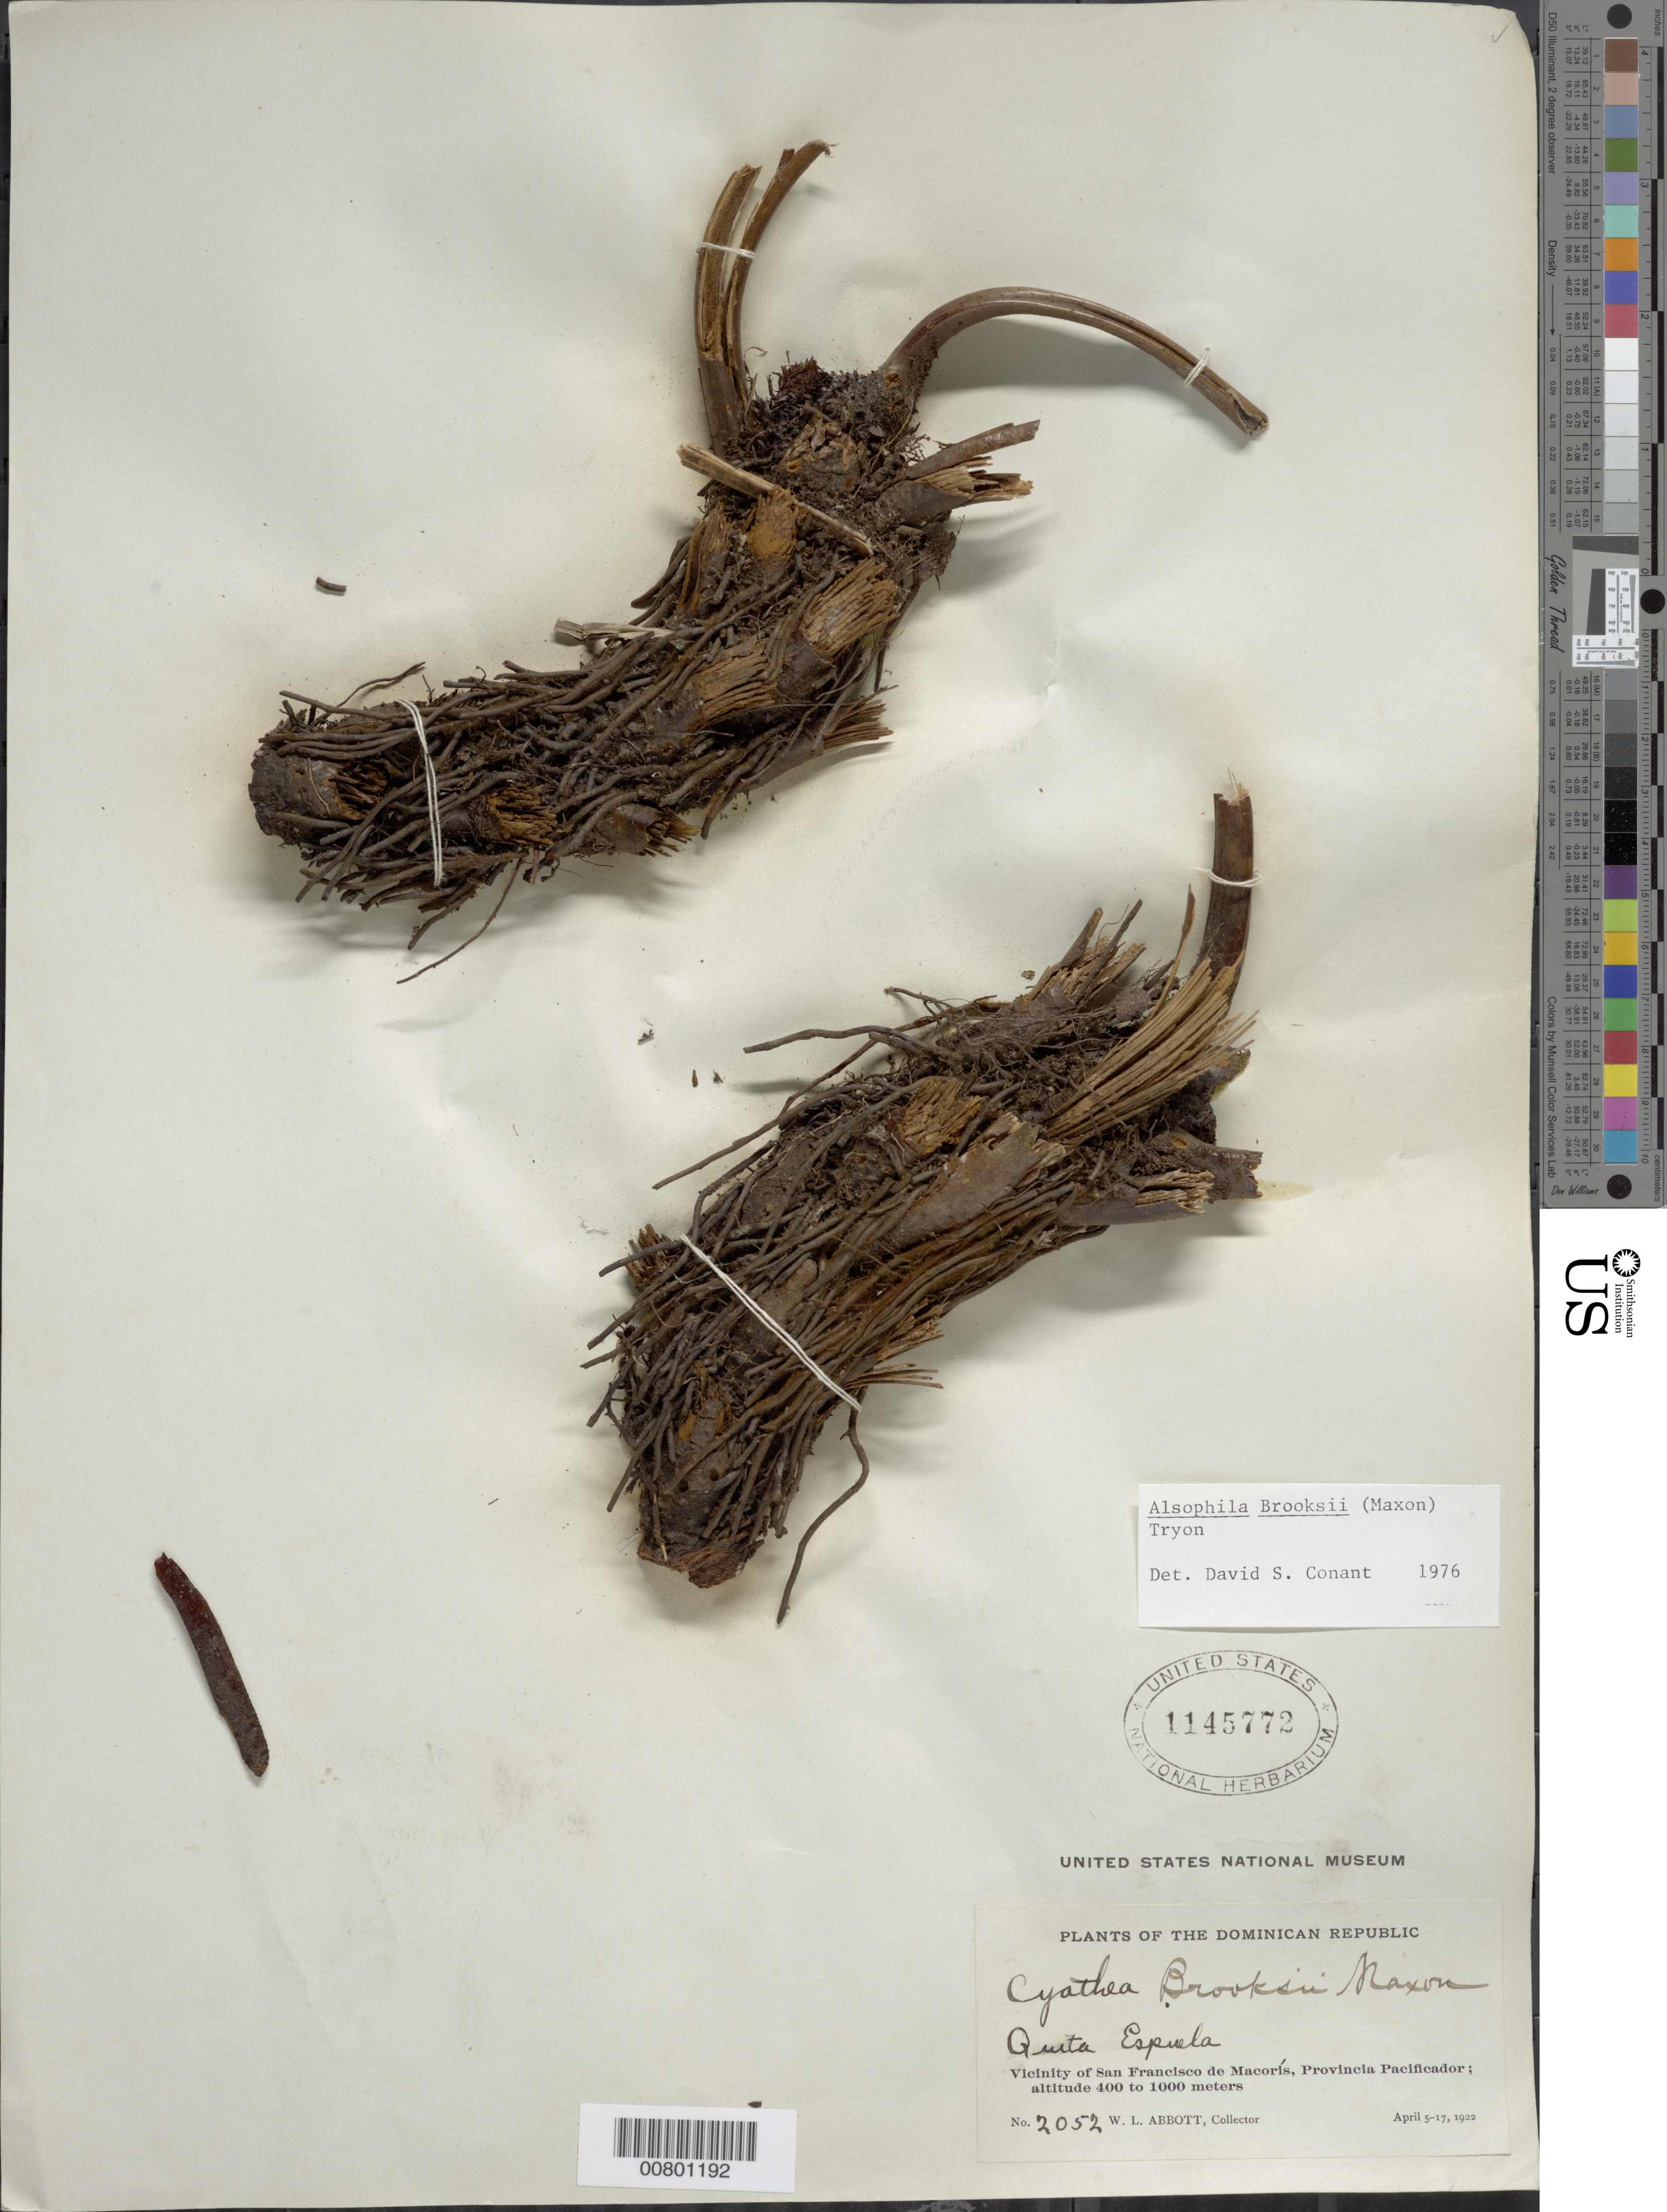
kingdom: Plantae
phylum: Tracheophyta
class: Polypodiopsida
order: Cyatheales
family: Cyatheaceae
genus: Alsophila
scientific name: Alsophila brooksii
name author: (Maxon) R.M. Tryon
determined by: Conant, D. S.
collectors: W. L. Abbott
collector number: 2052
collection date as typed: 05 Apr 1922 to 17 Apr 1922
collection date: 1922-04-05/1922-04-17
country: Dominican Republic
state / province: Duarte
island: Hispaniola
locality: San Francisco de Macorís vicinity, Quita Espuela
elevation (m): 400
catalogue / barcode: US 1145772